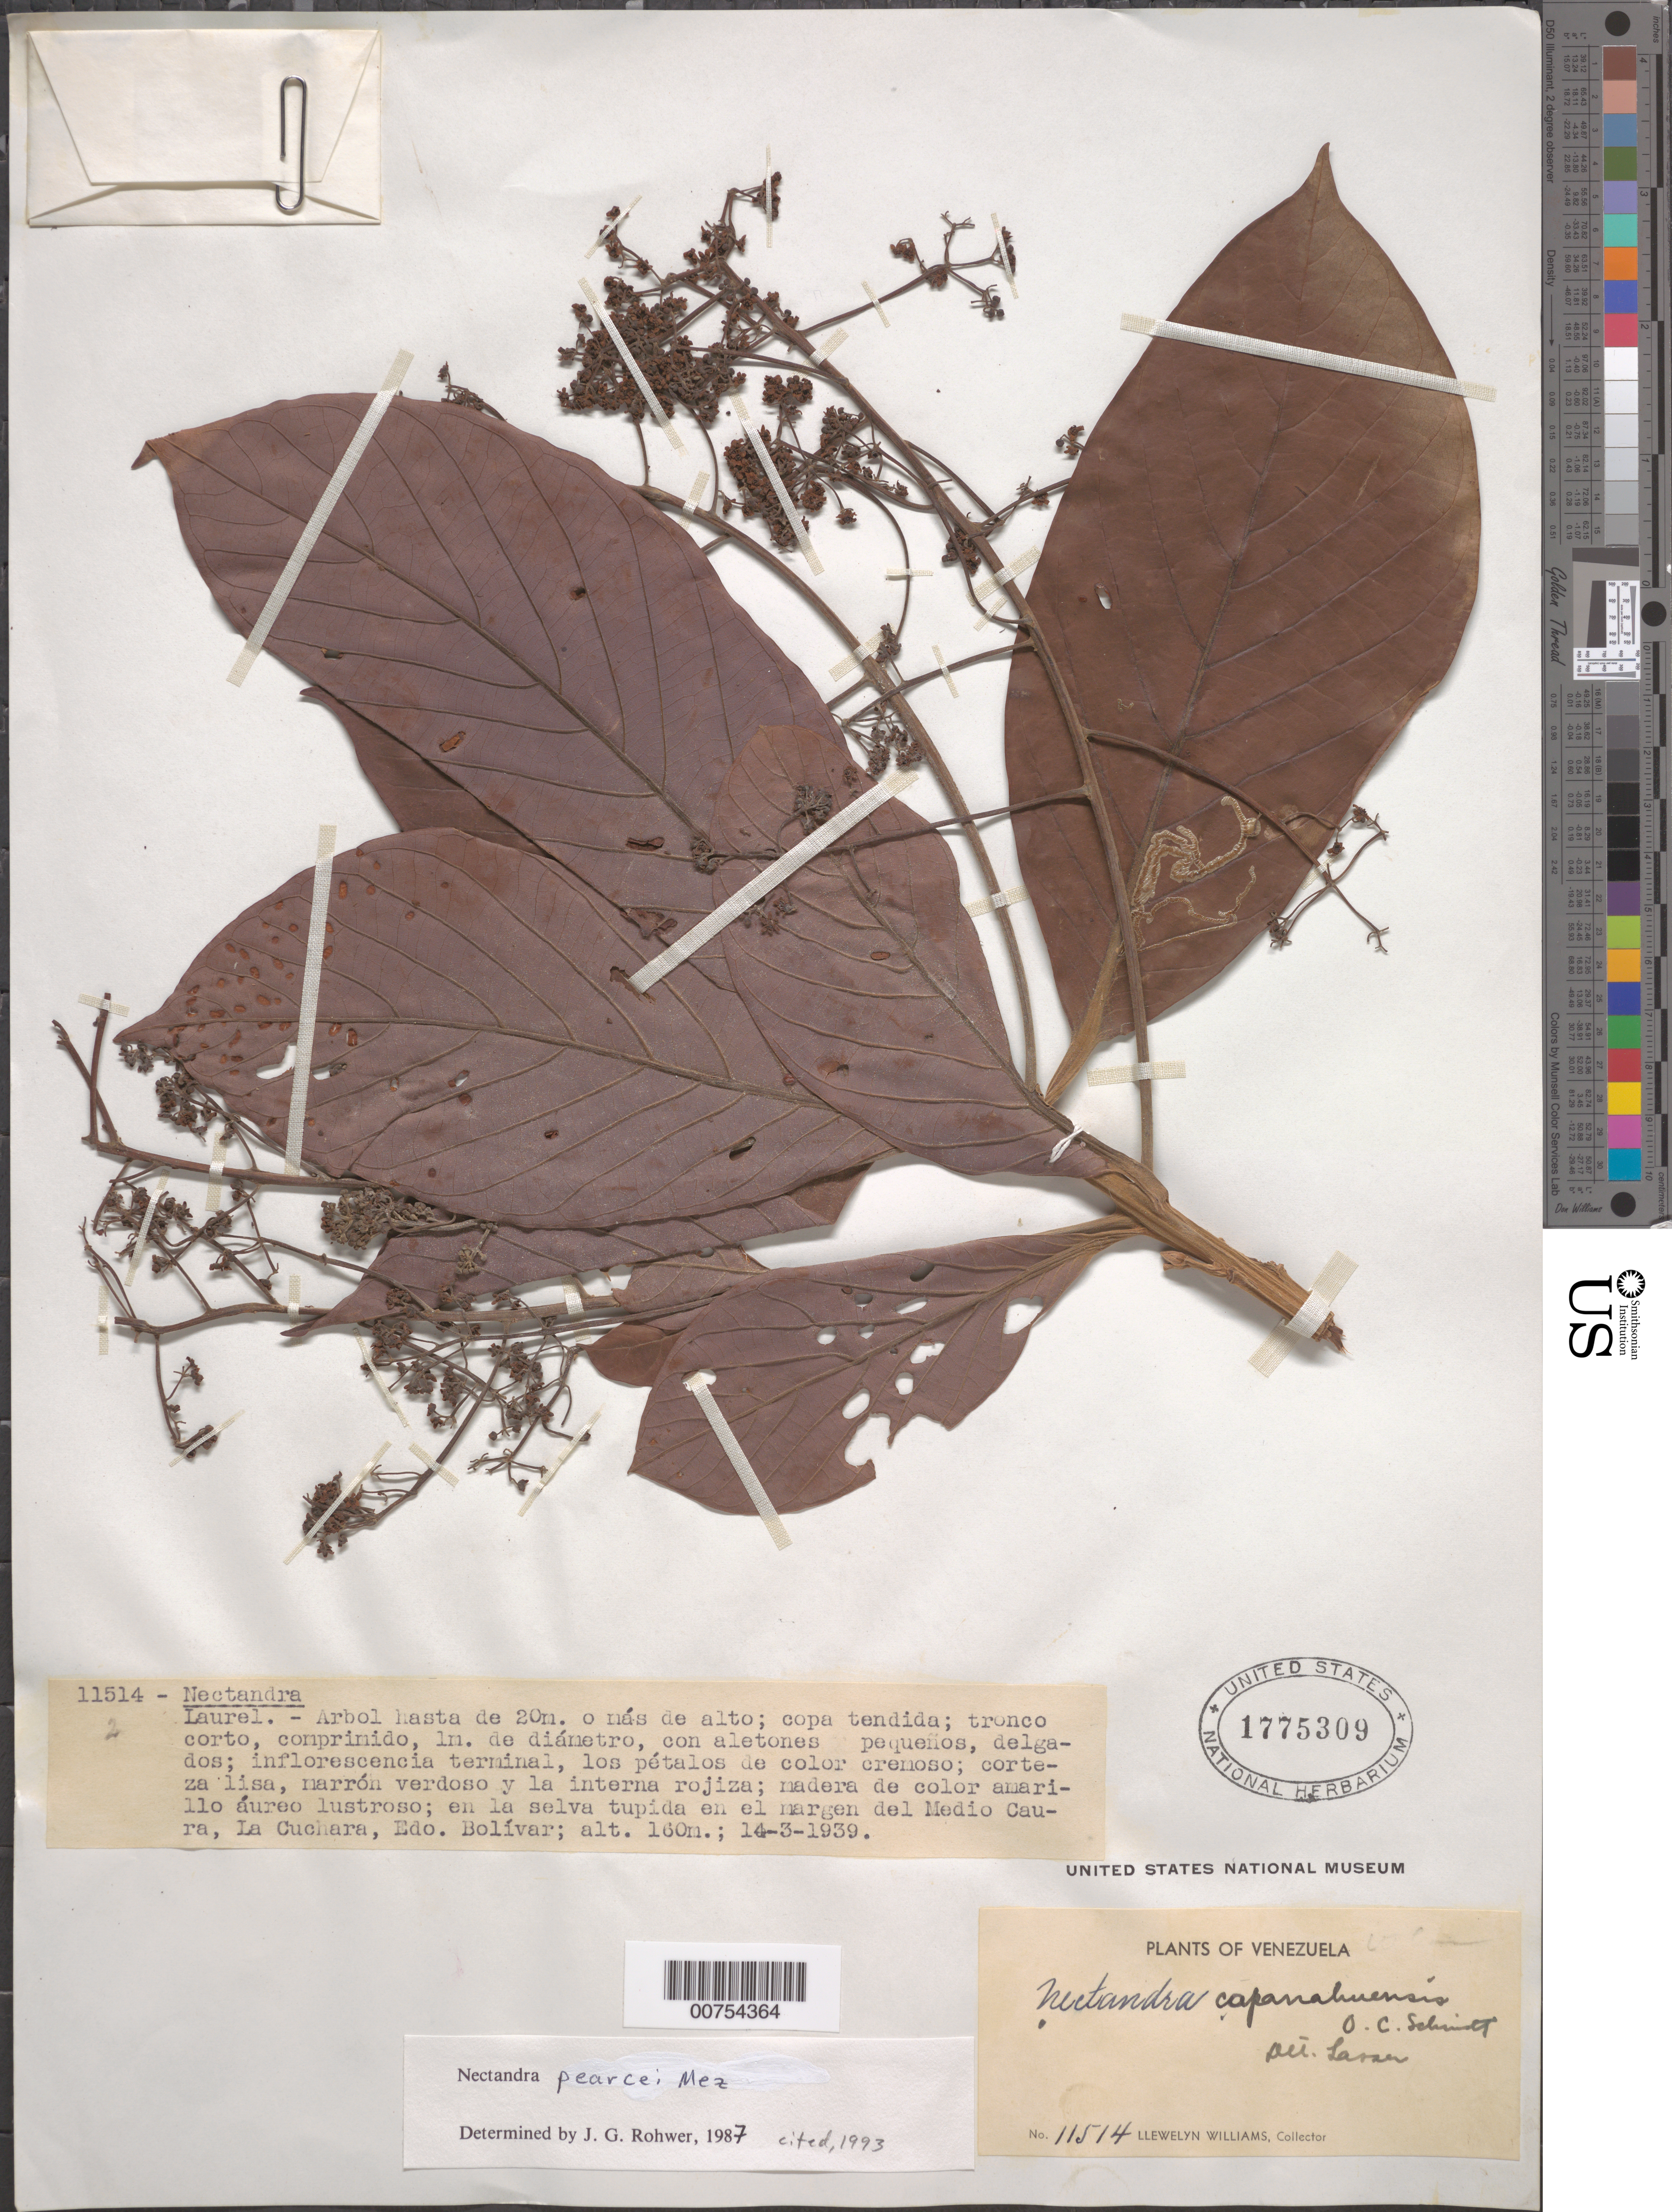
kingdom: Plantae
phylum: Tracheophyta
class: Magnoliopsida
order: Laurales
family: Lauraceae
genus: Nectandra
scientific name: Nectandra pearcei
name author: Mez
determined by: Rohwer, J. G.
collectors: Ll. Williams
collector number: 11514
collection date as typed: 14-Mar-39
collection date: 1939-03-14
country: Venezuela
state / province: Bolívar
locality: La Cuchara, Medio Caura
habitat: Selva tupida en el margen del rio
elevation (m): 160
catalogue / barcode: US 1775309